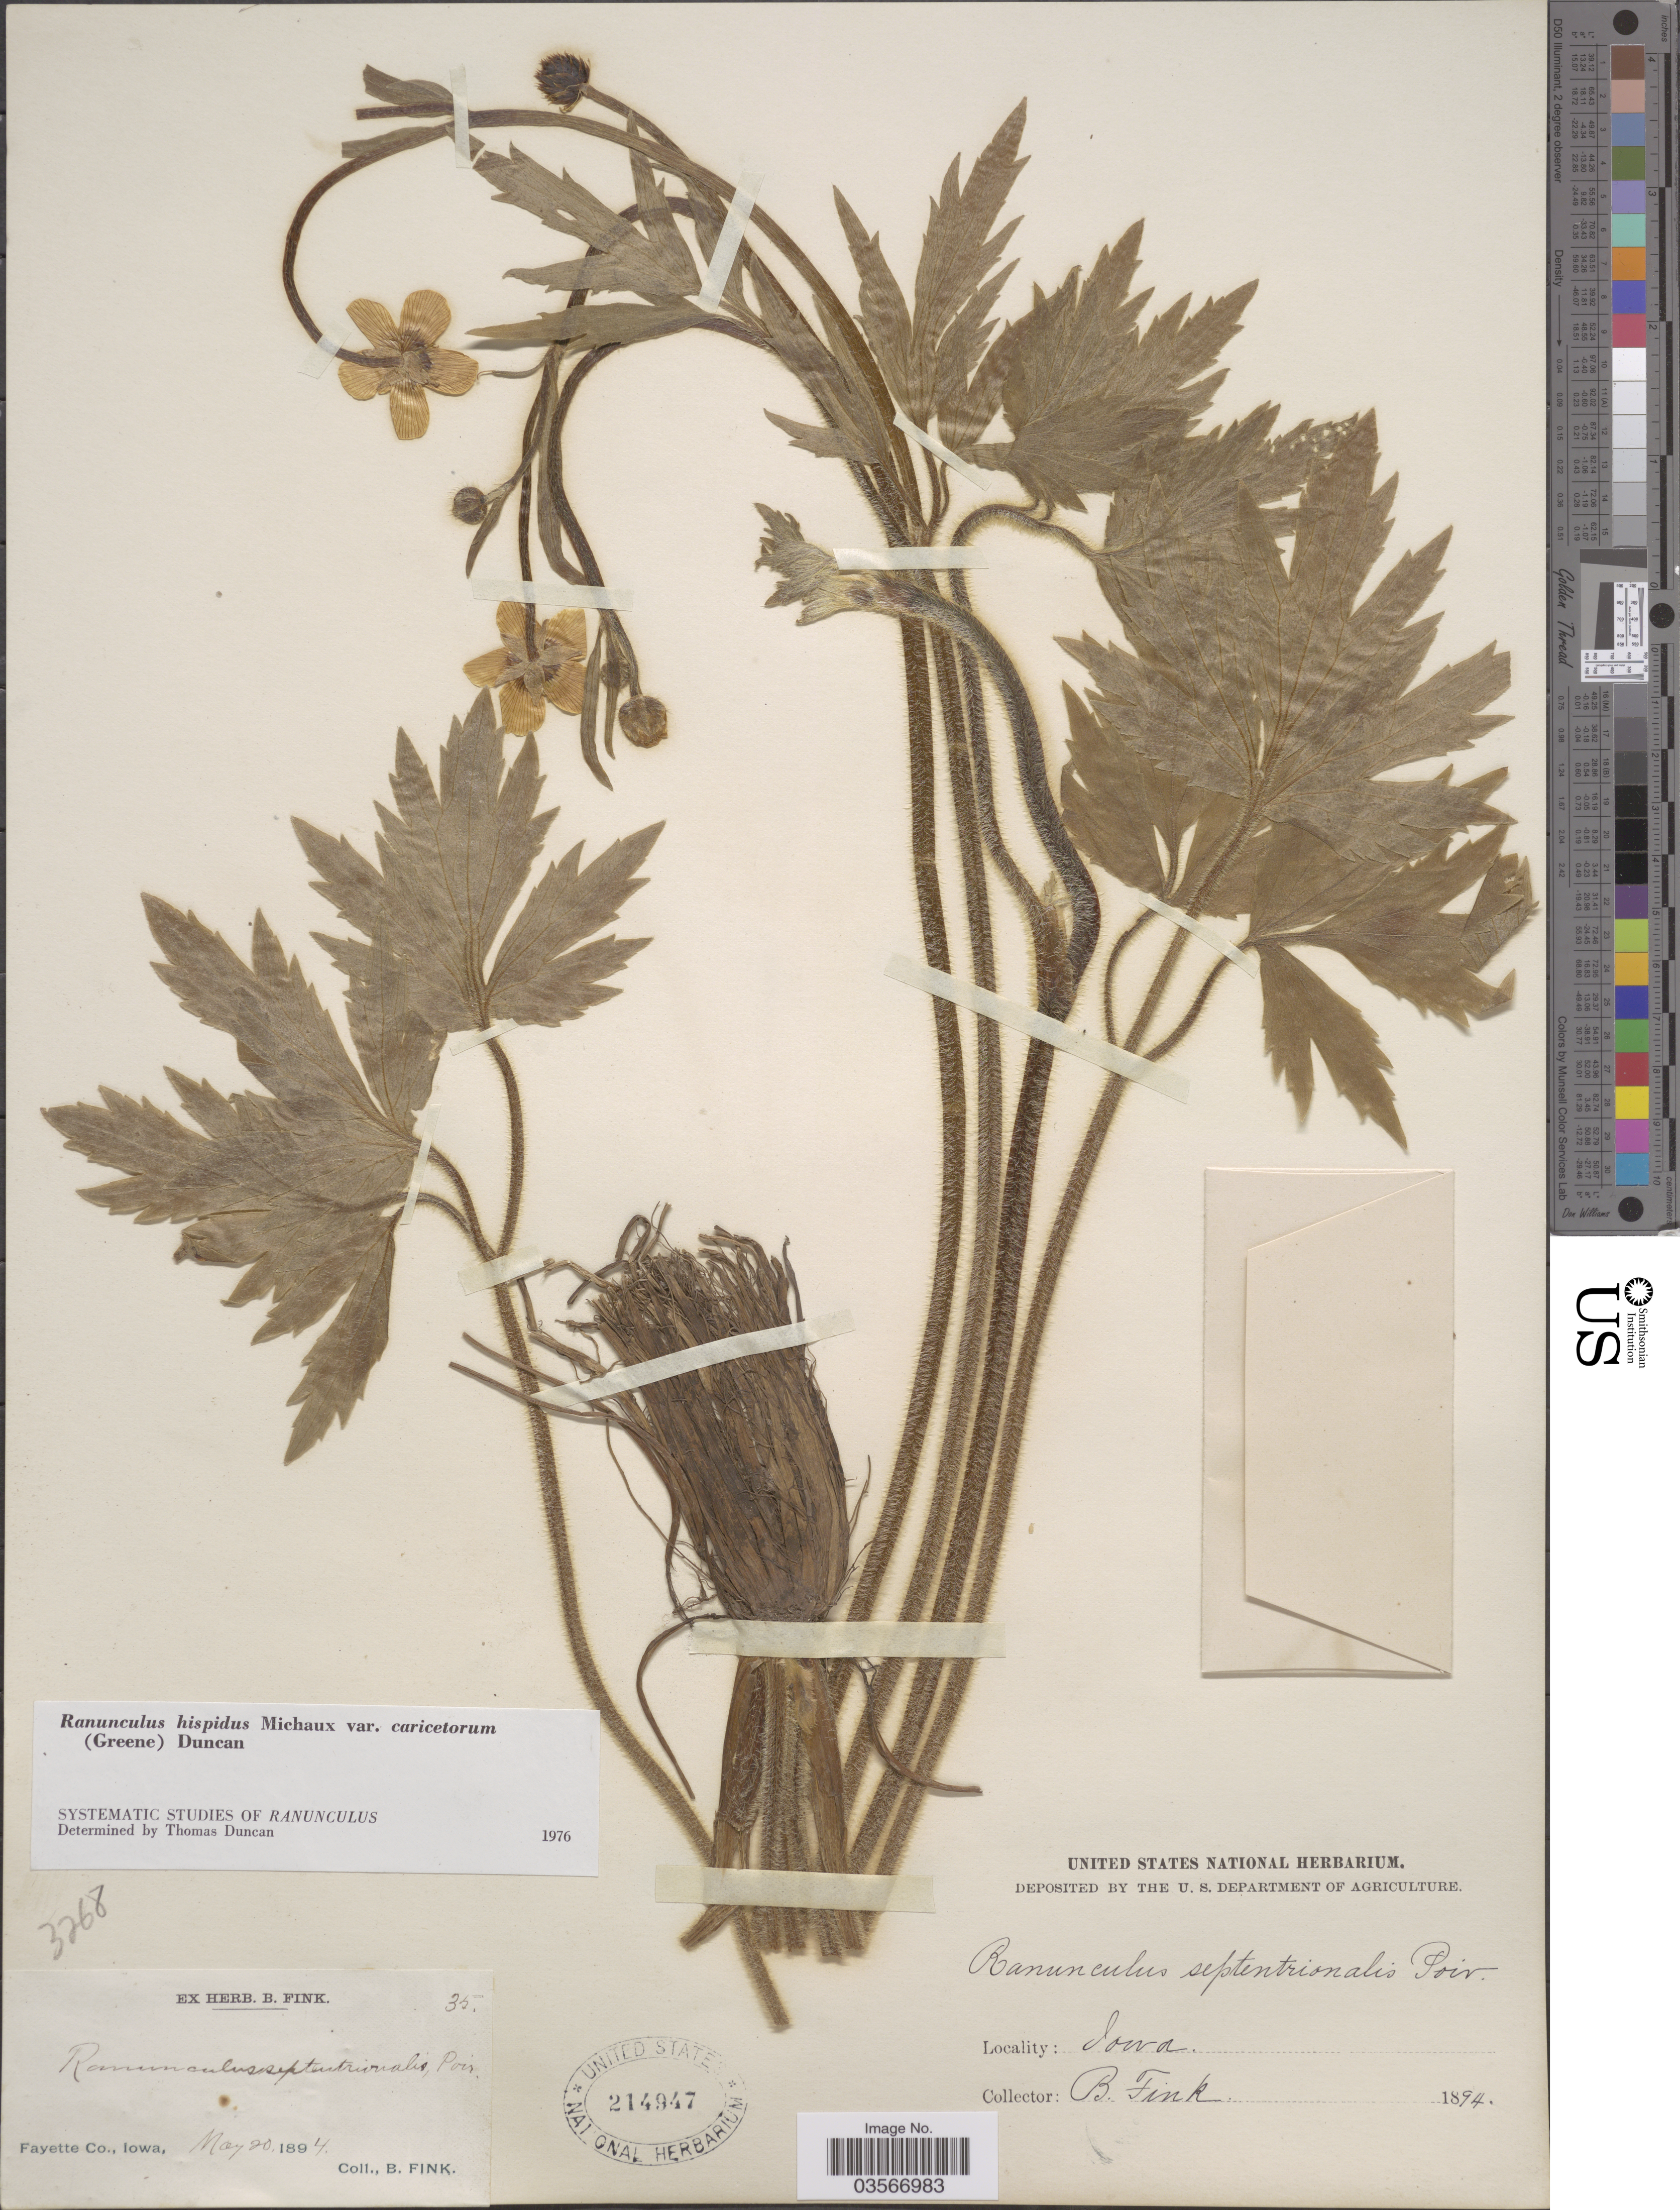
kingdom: Plantae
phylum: Tracheophyta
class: Magnoliopsida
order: Ranunculales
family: Ranunculaceae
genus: Ranunculus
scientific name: Ranunculus hispidus var. caricetorum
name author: Michx.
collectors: B. Fink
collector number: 35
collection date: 1894-05-20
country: United States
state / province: Iowa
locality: Fayette Co.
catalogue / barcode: US 214947